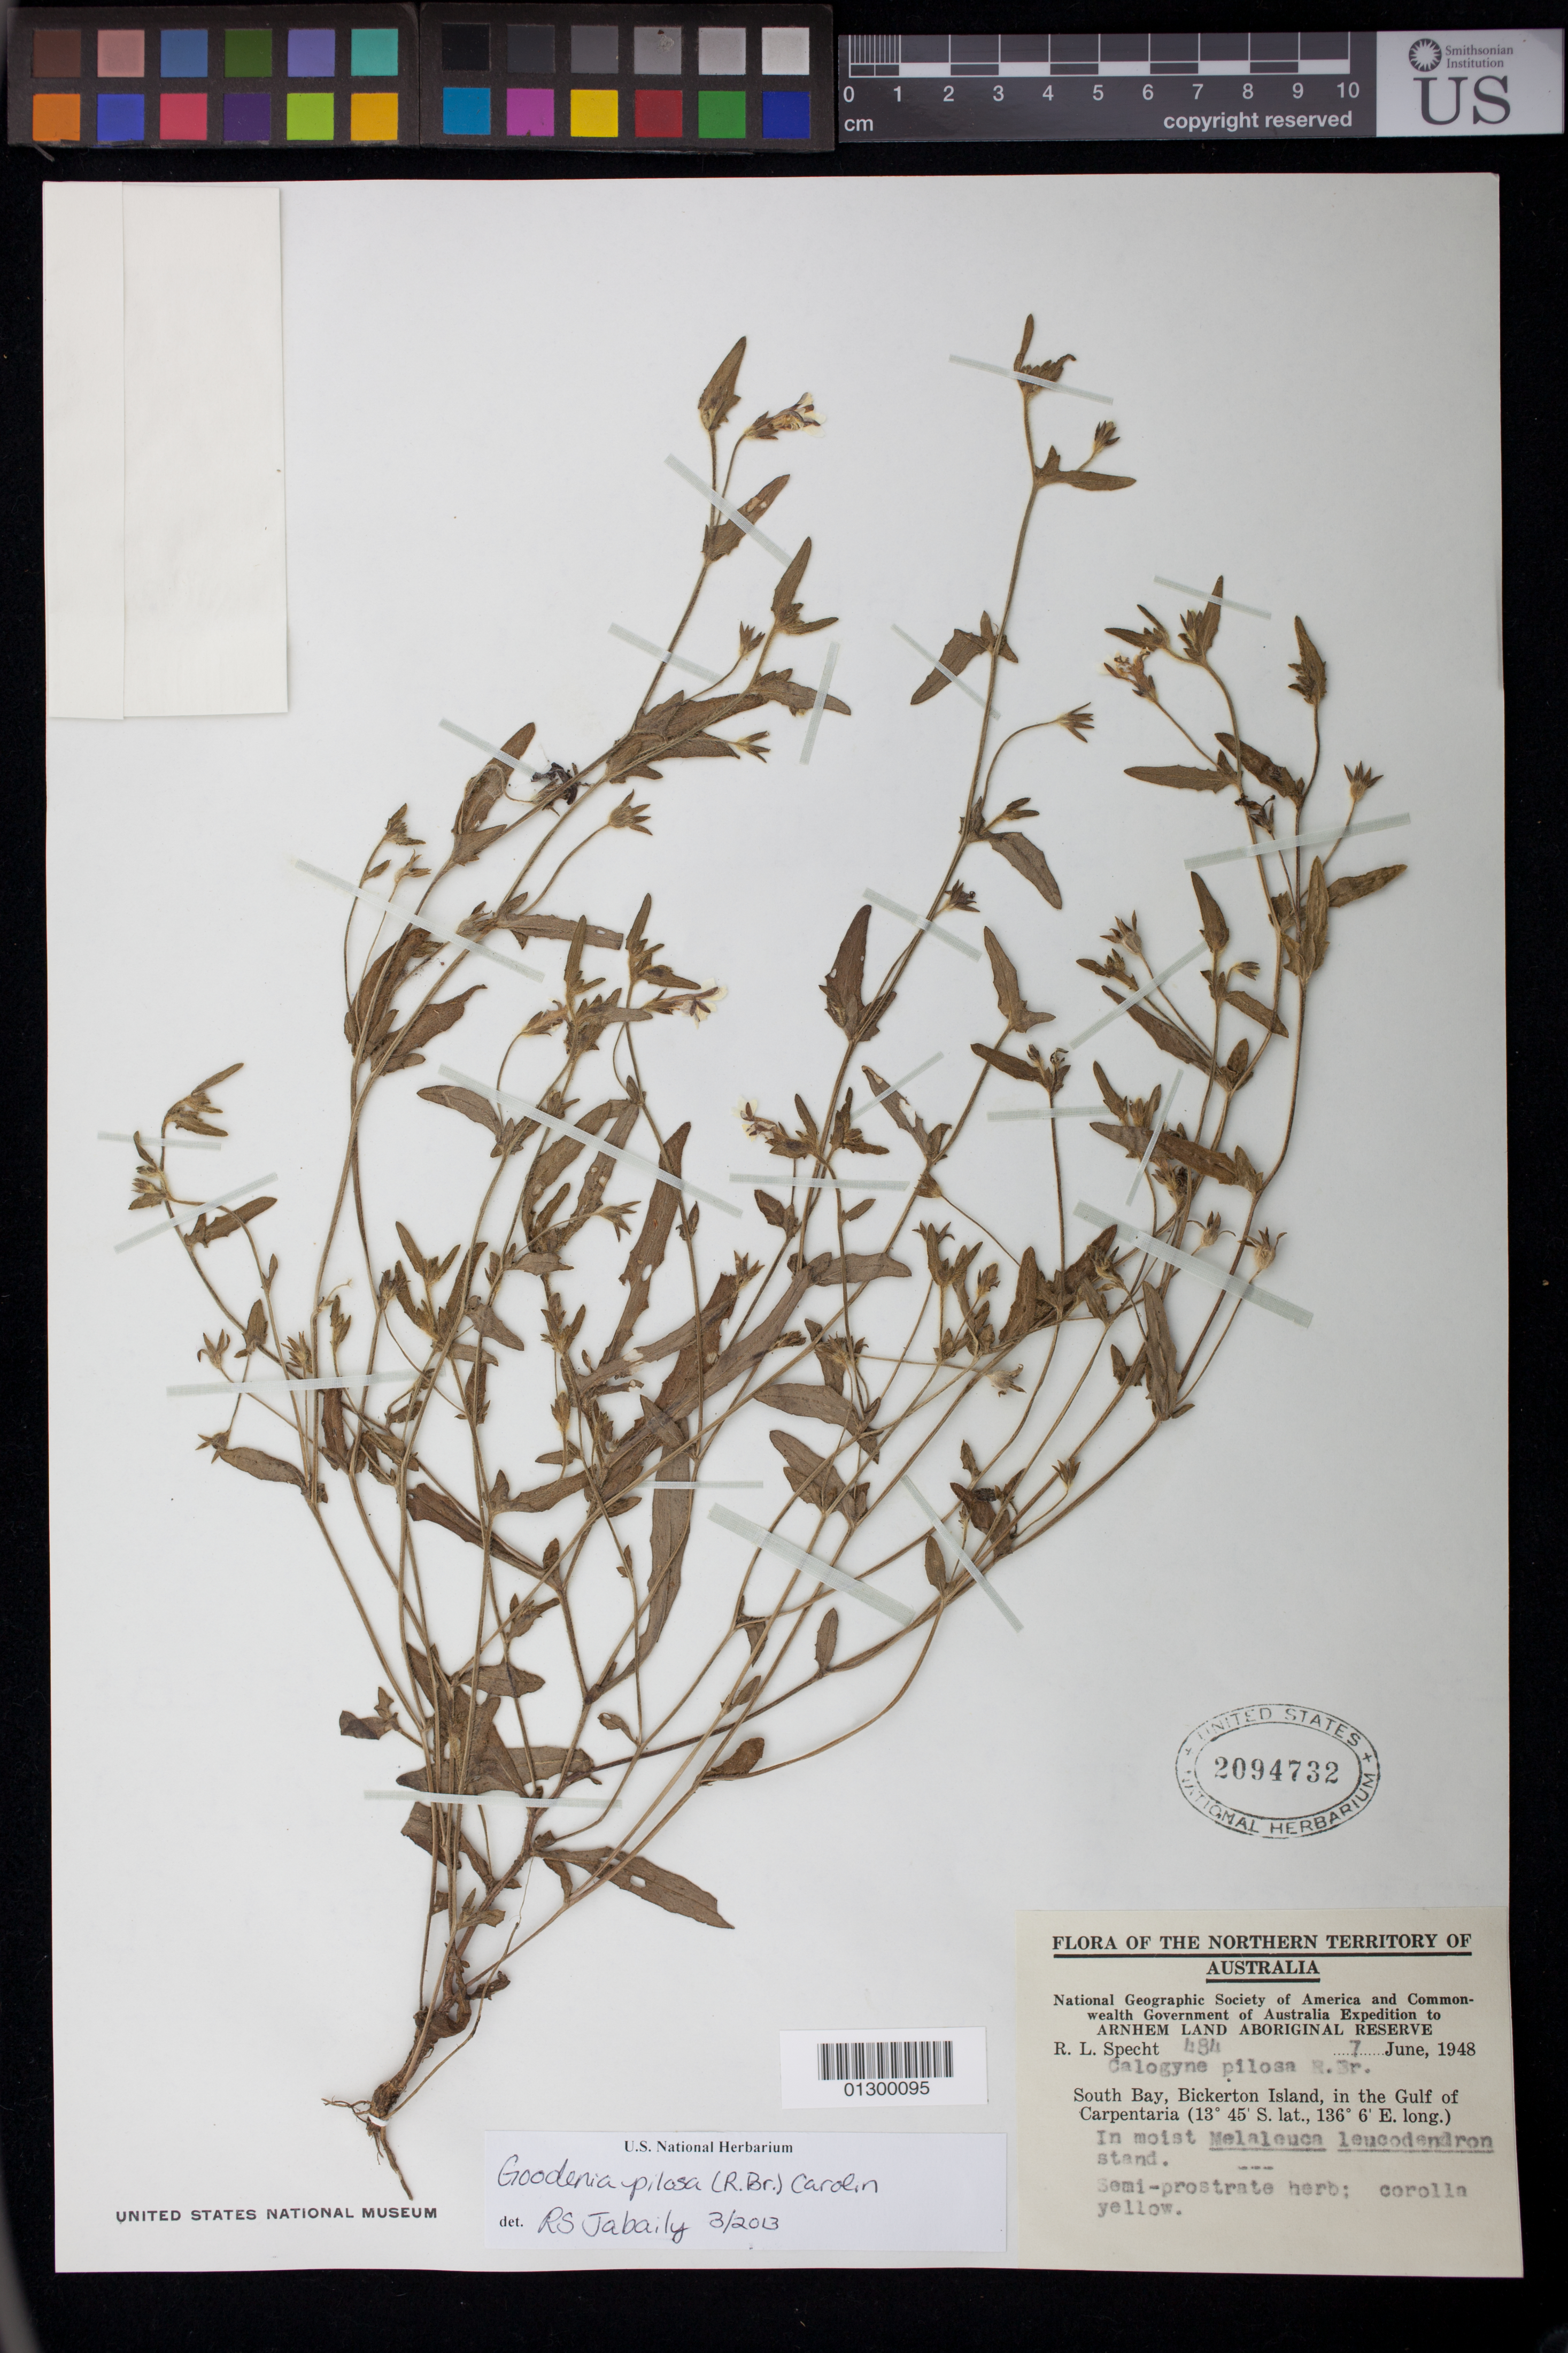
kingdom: Plantae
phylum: Tracheophyta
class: Magnoliopsida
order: Asterales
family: Goodeniaceae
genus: Goodenia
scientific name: Goodenia pilosa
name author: (R. Br.) Carolin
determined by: Jabaily, R.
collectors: R. L. Specht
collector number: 484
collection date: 1948-06-07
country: Australia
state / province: Northern Territory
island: Bickerton Island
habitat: In moist Melaleuca leucodendron stand.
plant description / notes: Semi-prostrate herb; corolla yellow.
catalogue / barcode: US 2094732